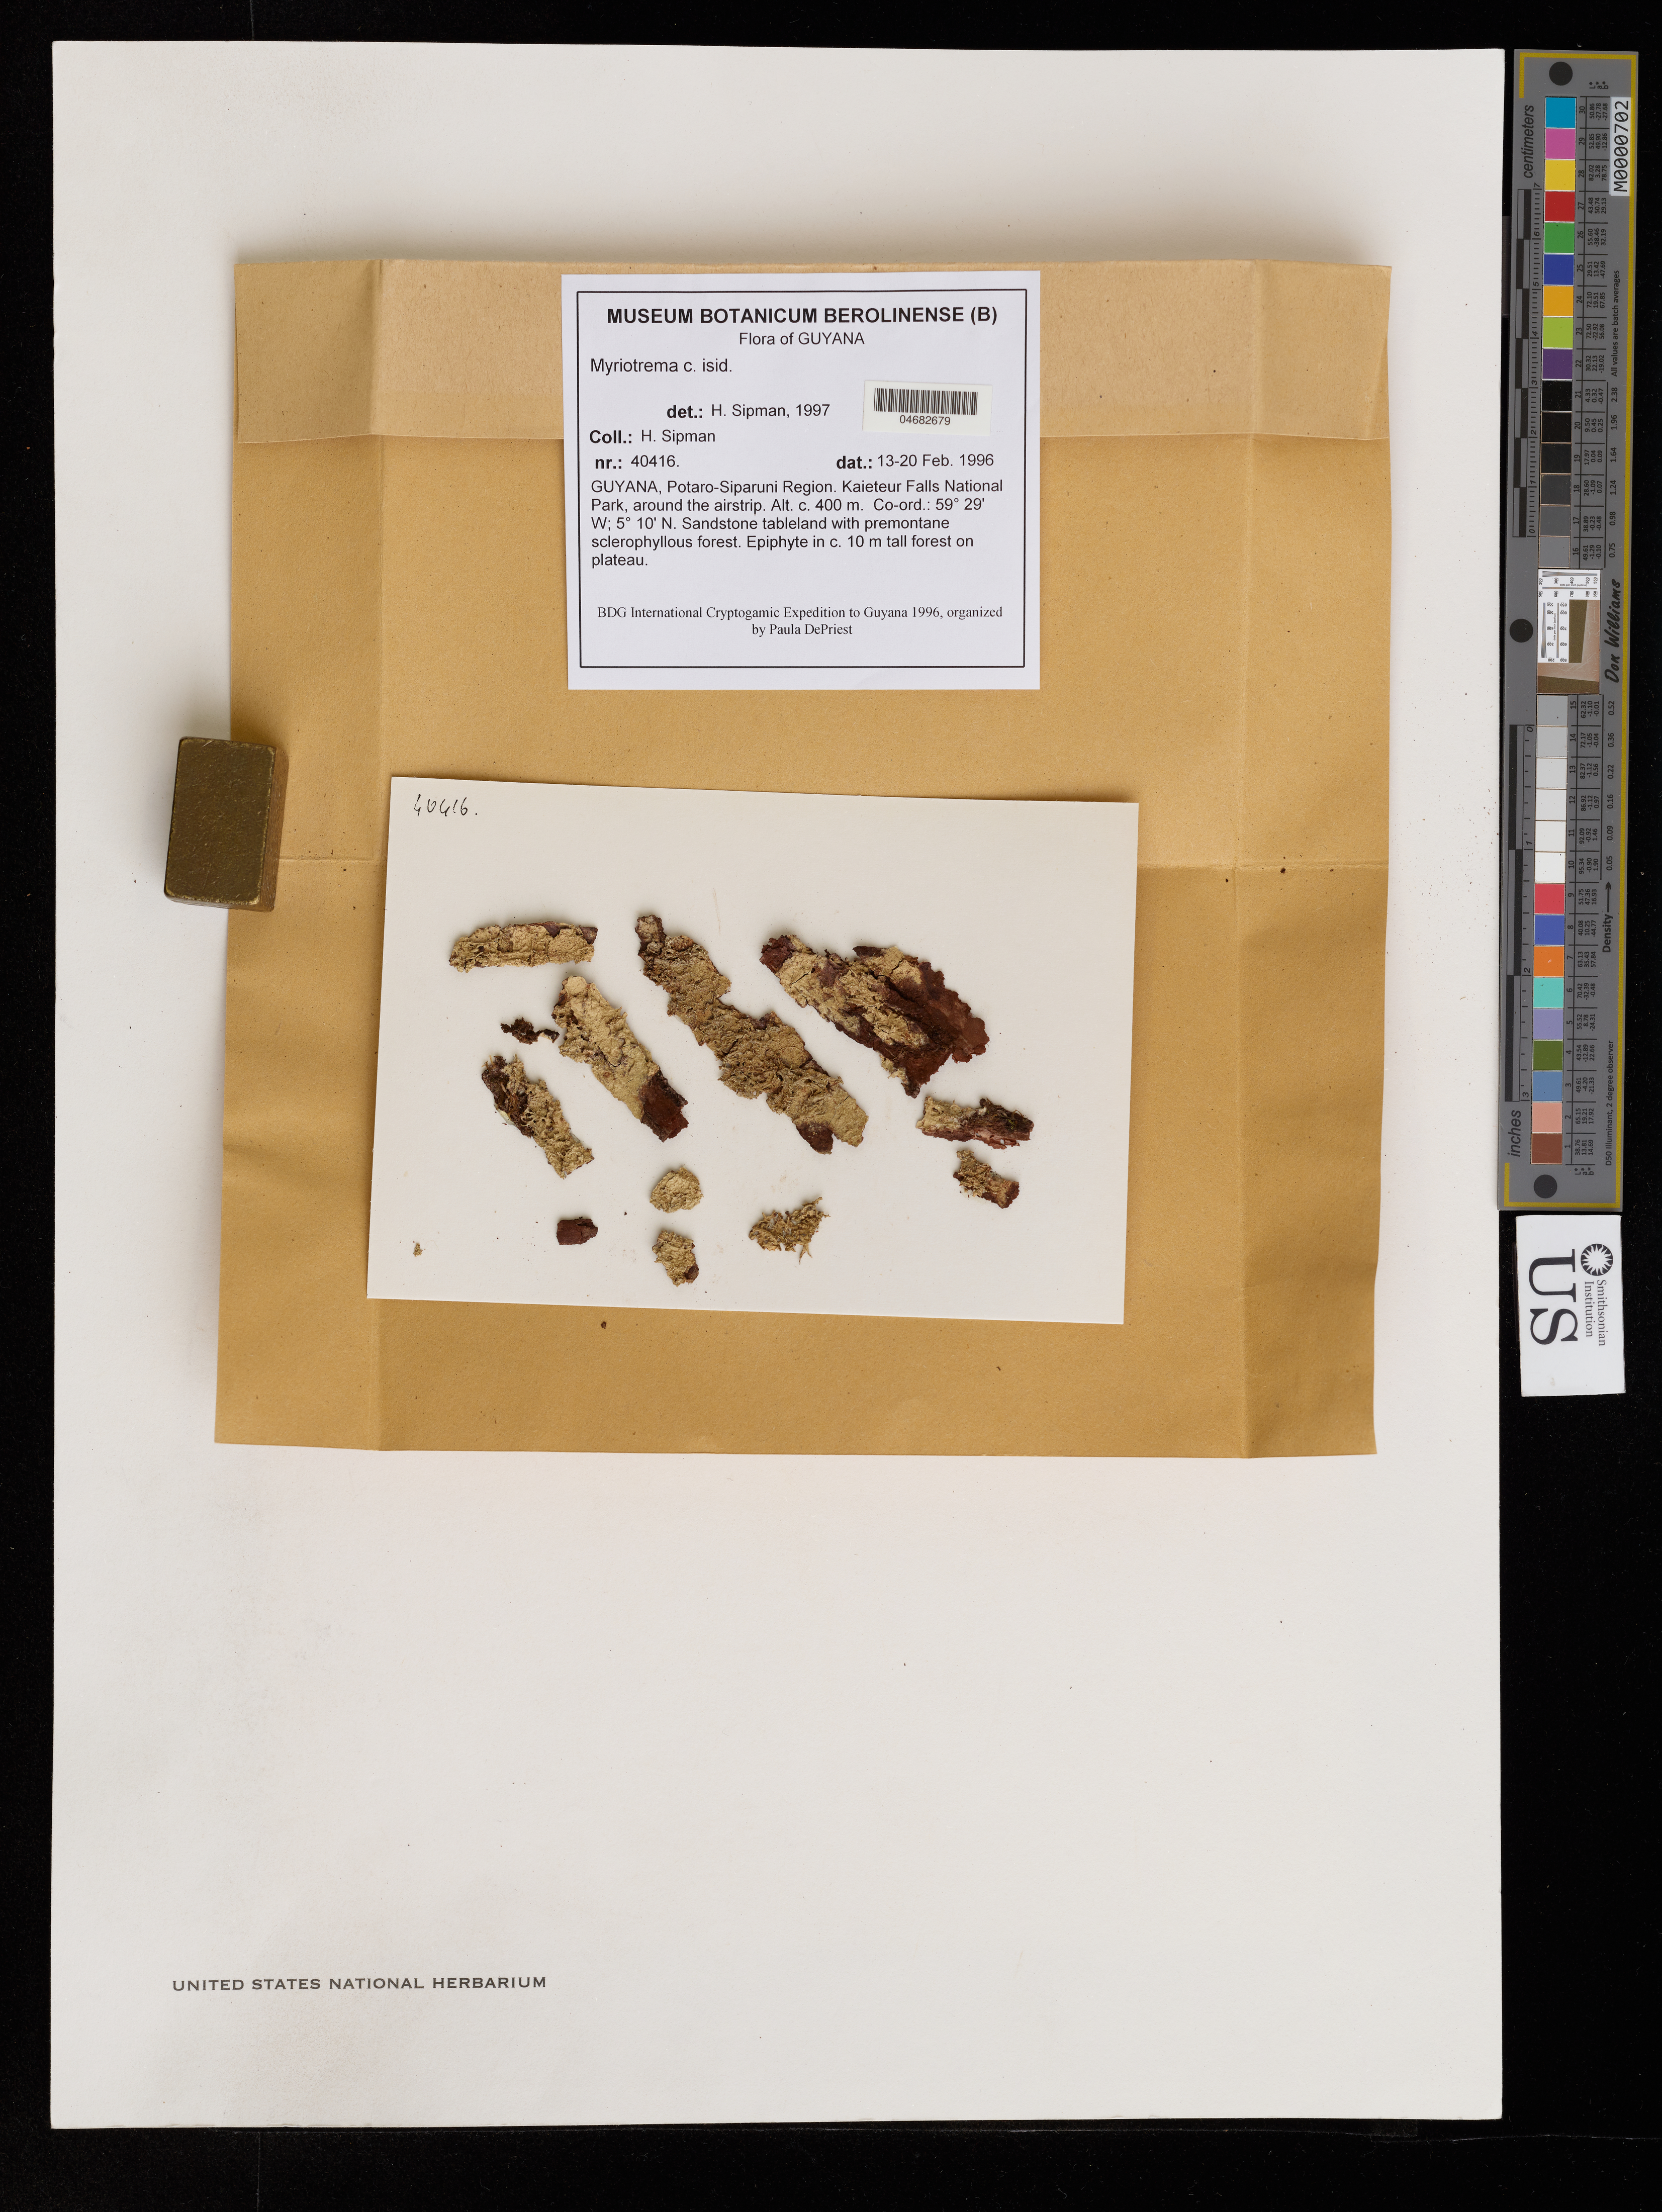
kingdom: Fungi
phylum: Ascomycota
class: Lecanoromycetes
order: Ostropales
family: Graphidaceae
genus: Myriotrema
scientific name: Myriotrema sp.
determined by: Sipman, H.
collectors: H. Sipman et al.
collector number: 40416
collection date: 1996-02-13/1996-02-20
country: Guyana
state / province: Potaro-Siparuni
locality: Potaro-Siparuni Region. Kaieteur Falls National Park, around the airstrip.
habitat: Sandstone tableland with premontane sclerophyllous forest. In c. 10 m tall forest on plateau.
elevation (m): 400